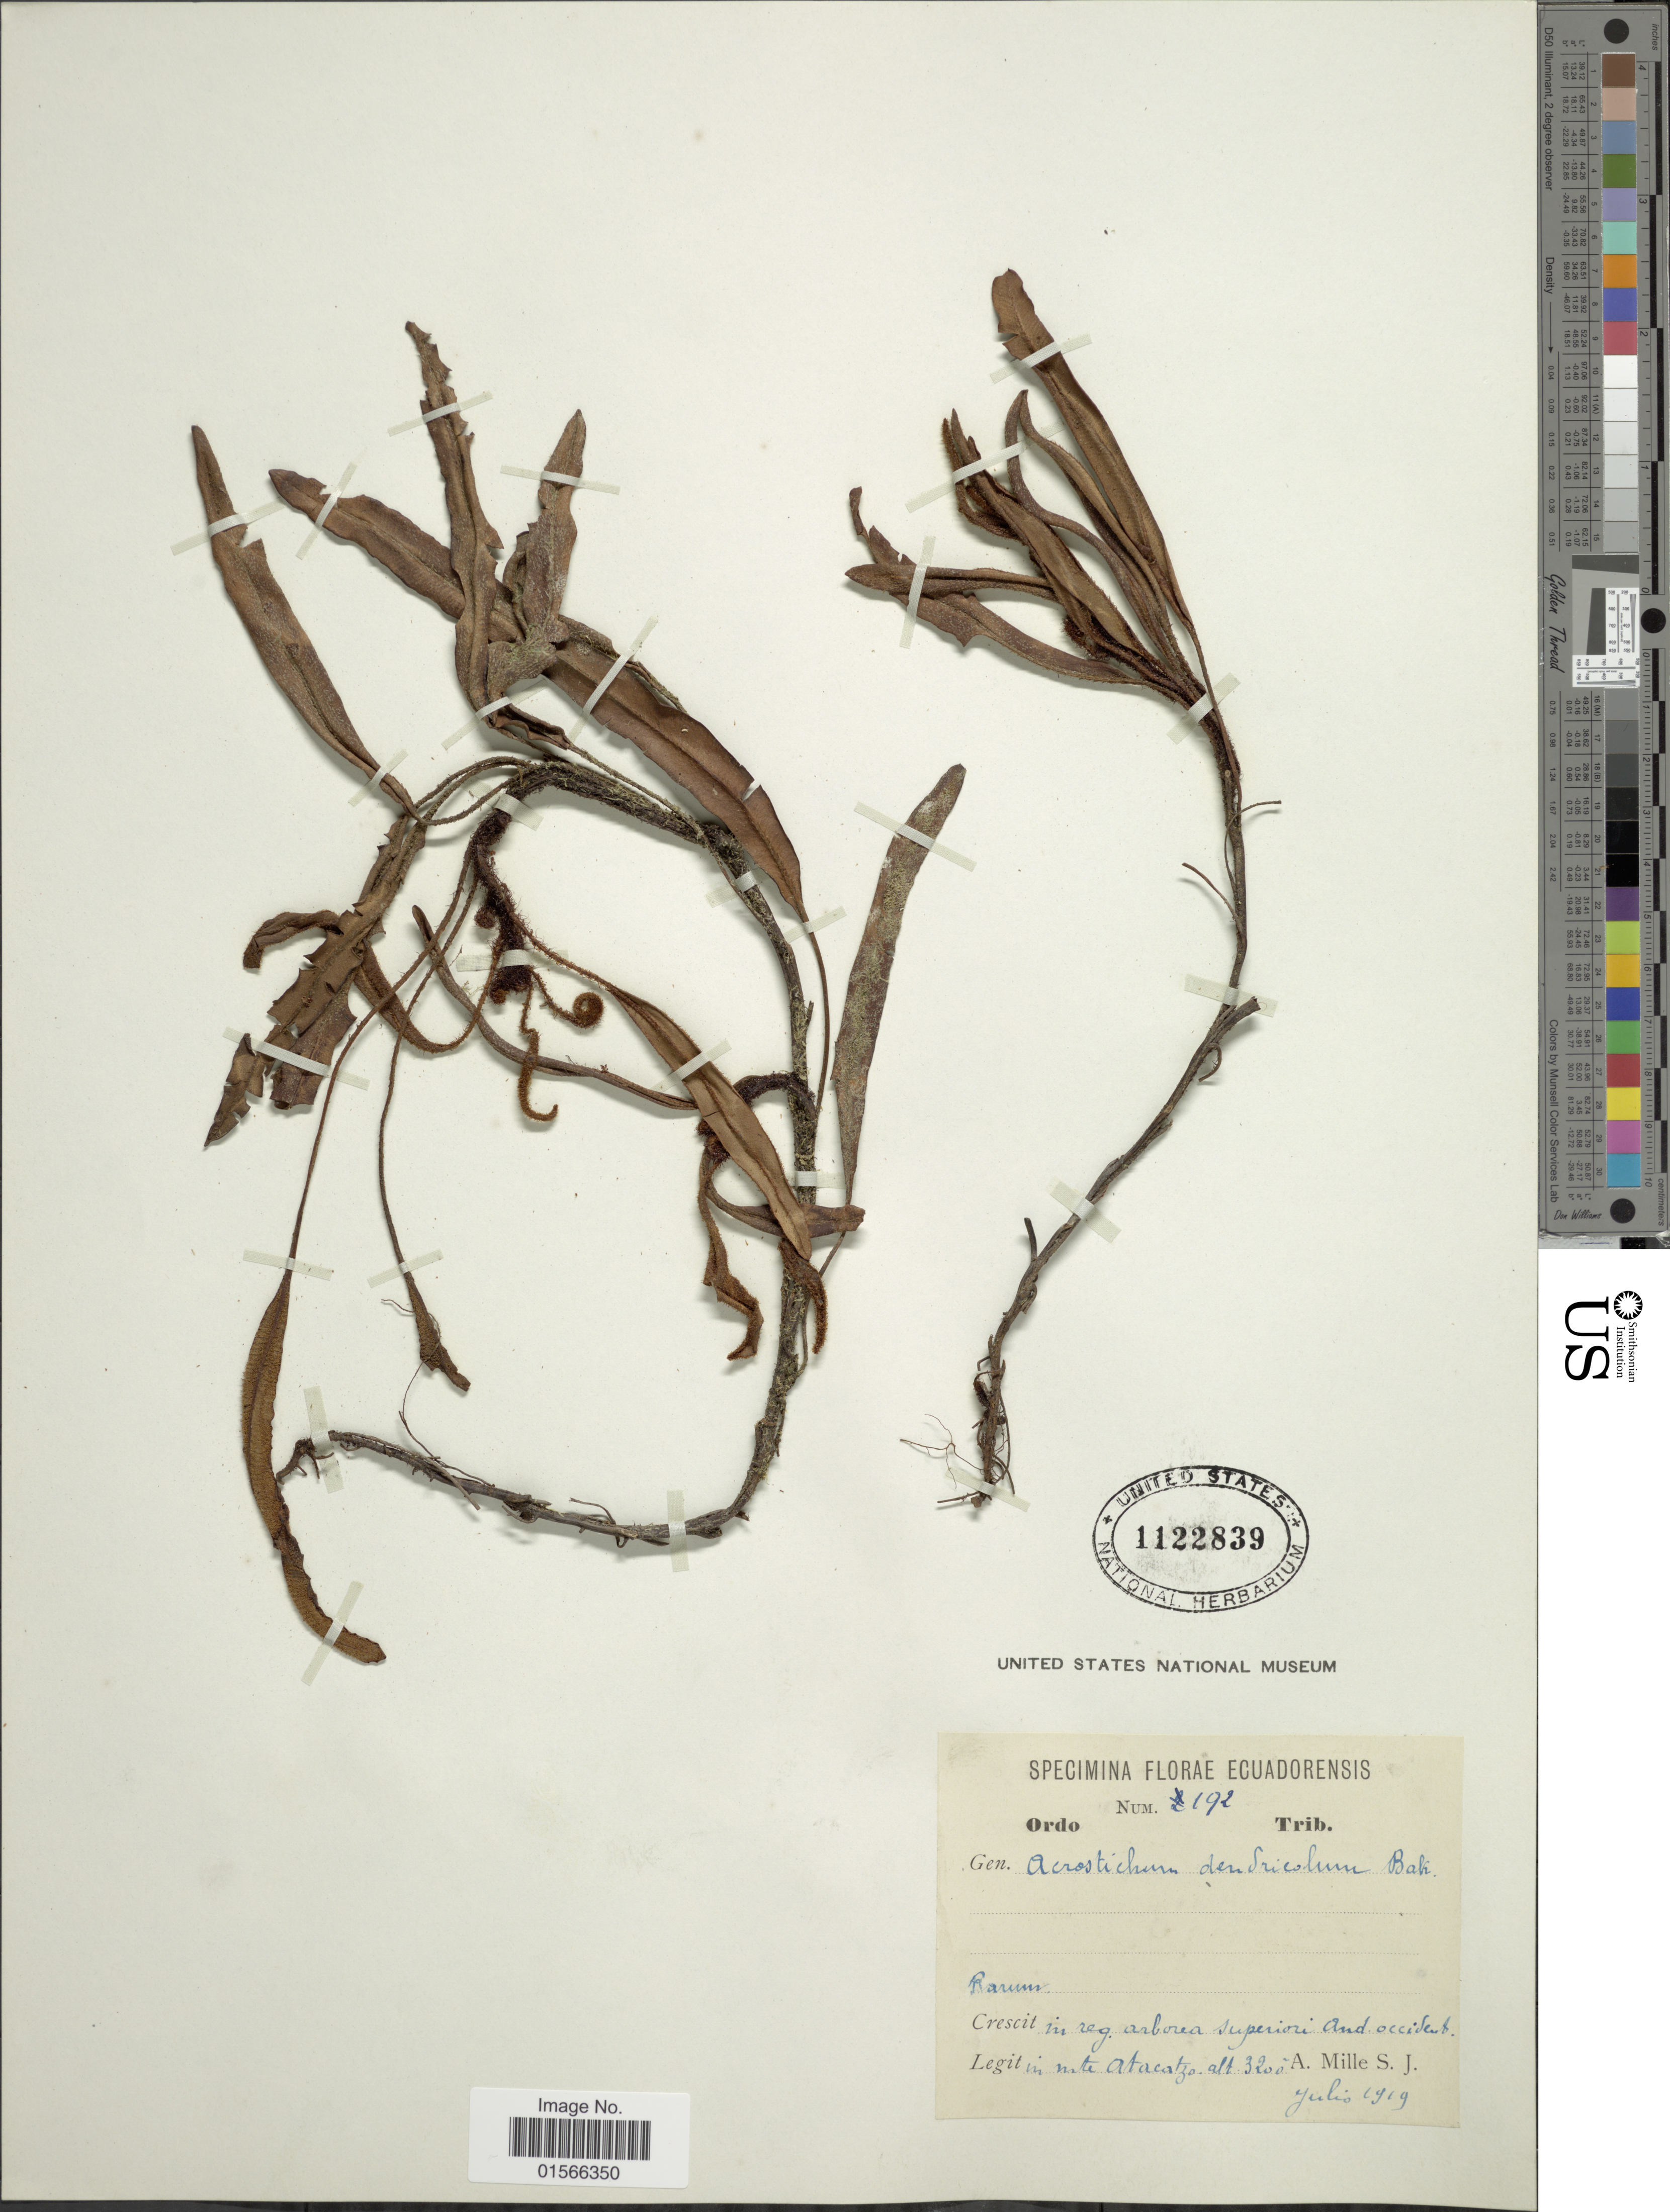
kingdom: Plantae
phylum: Tracheophyta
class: Polypodiopsida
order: Polypodiales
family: Dryopteridaceae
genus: Elaphoglossum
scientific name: Elaphoglossum dendricolum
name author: (Baker) Christ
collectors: A. Mille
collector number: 192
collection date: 1919-07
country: Ecuador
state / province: Pichincha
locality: In reg arborea superiori and occident. in Mt. Atacazo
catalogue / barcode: US 1122839